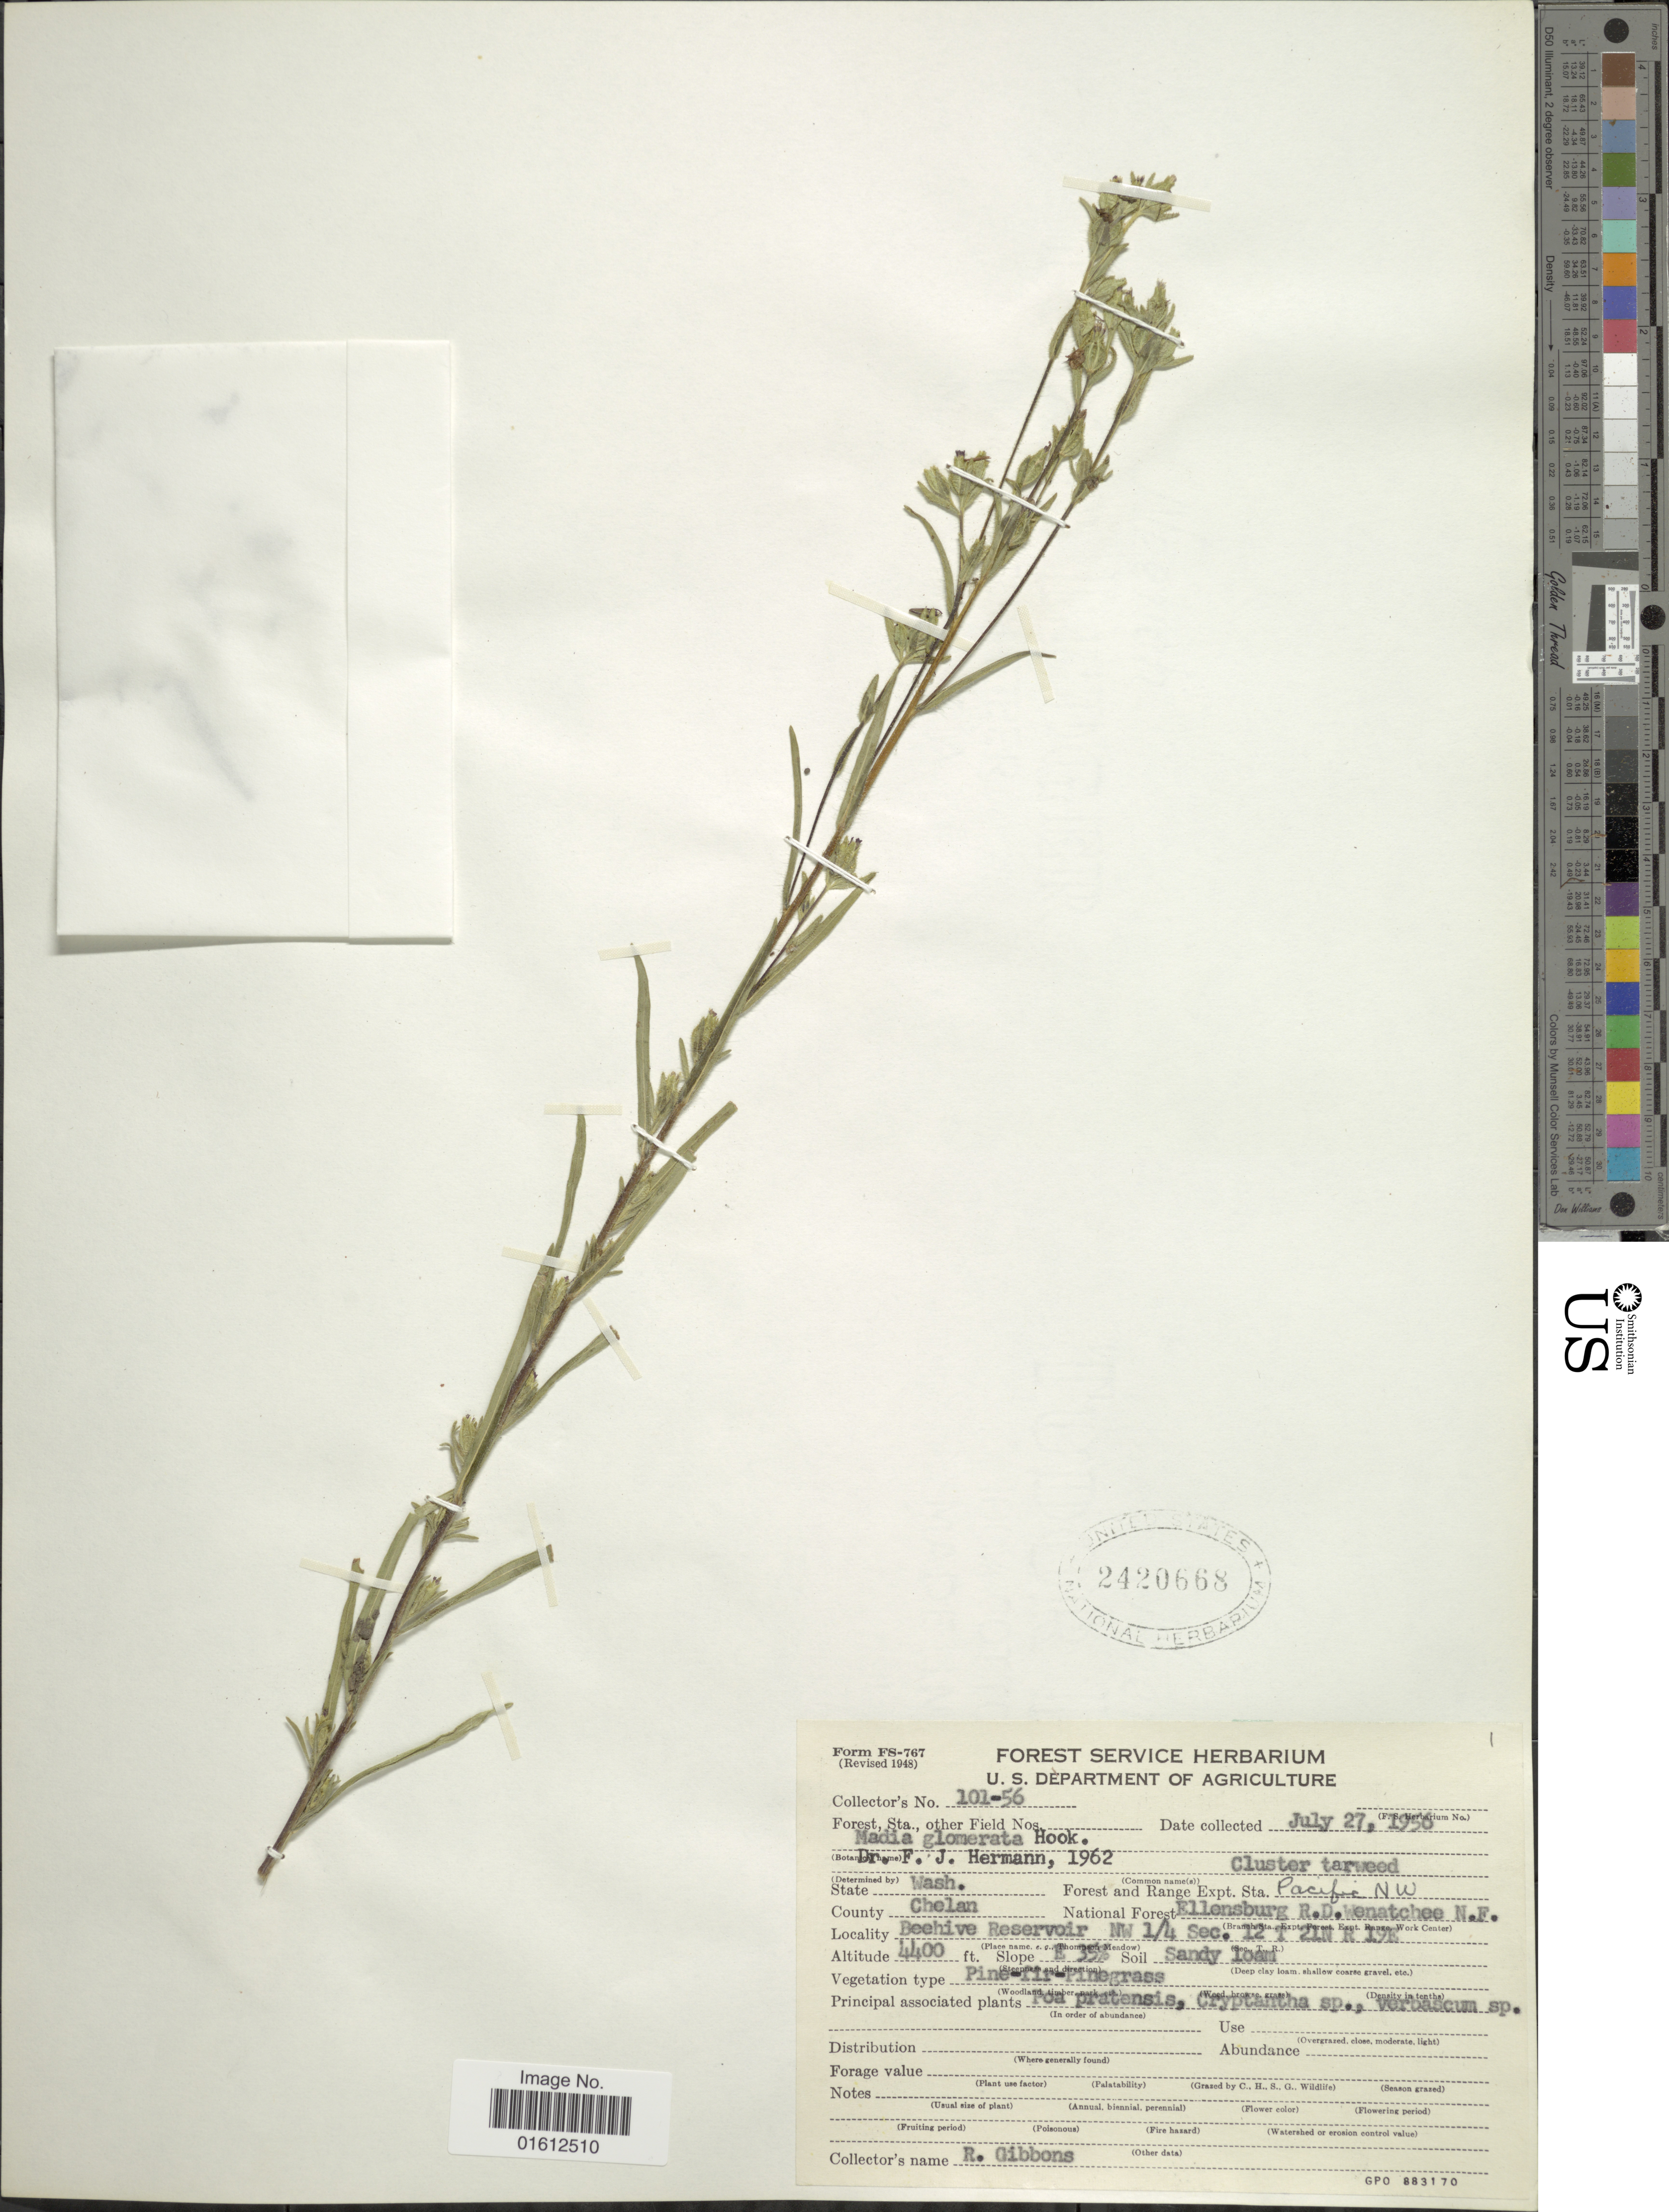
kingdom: Plantae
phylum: Tracheophyta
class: Magnoliopsida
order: Asterales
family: Asteraceae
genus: Madia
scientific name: Madia glomerata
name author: Hook.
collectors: R. Gibbons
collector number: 101-56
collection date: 1956-07-27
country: United States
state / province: Washington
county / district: Chelan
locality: Forest and Range Expt. Sta. Pacific N.W. County Chelan. National Forest Ellensburg R.D. Wenatchee N.F. Beehive Reservoir NW 1/4 Sec. 12 T 21N R 19E.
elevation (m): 1341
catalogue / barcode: US 2420668